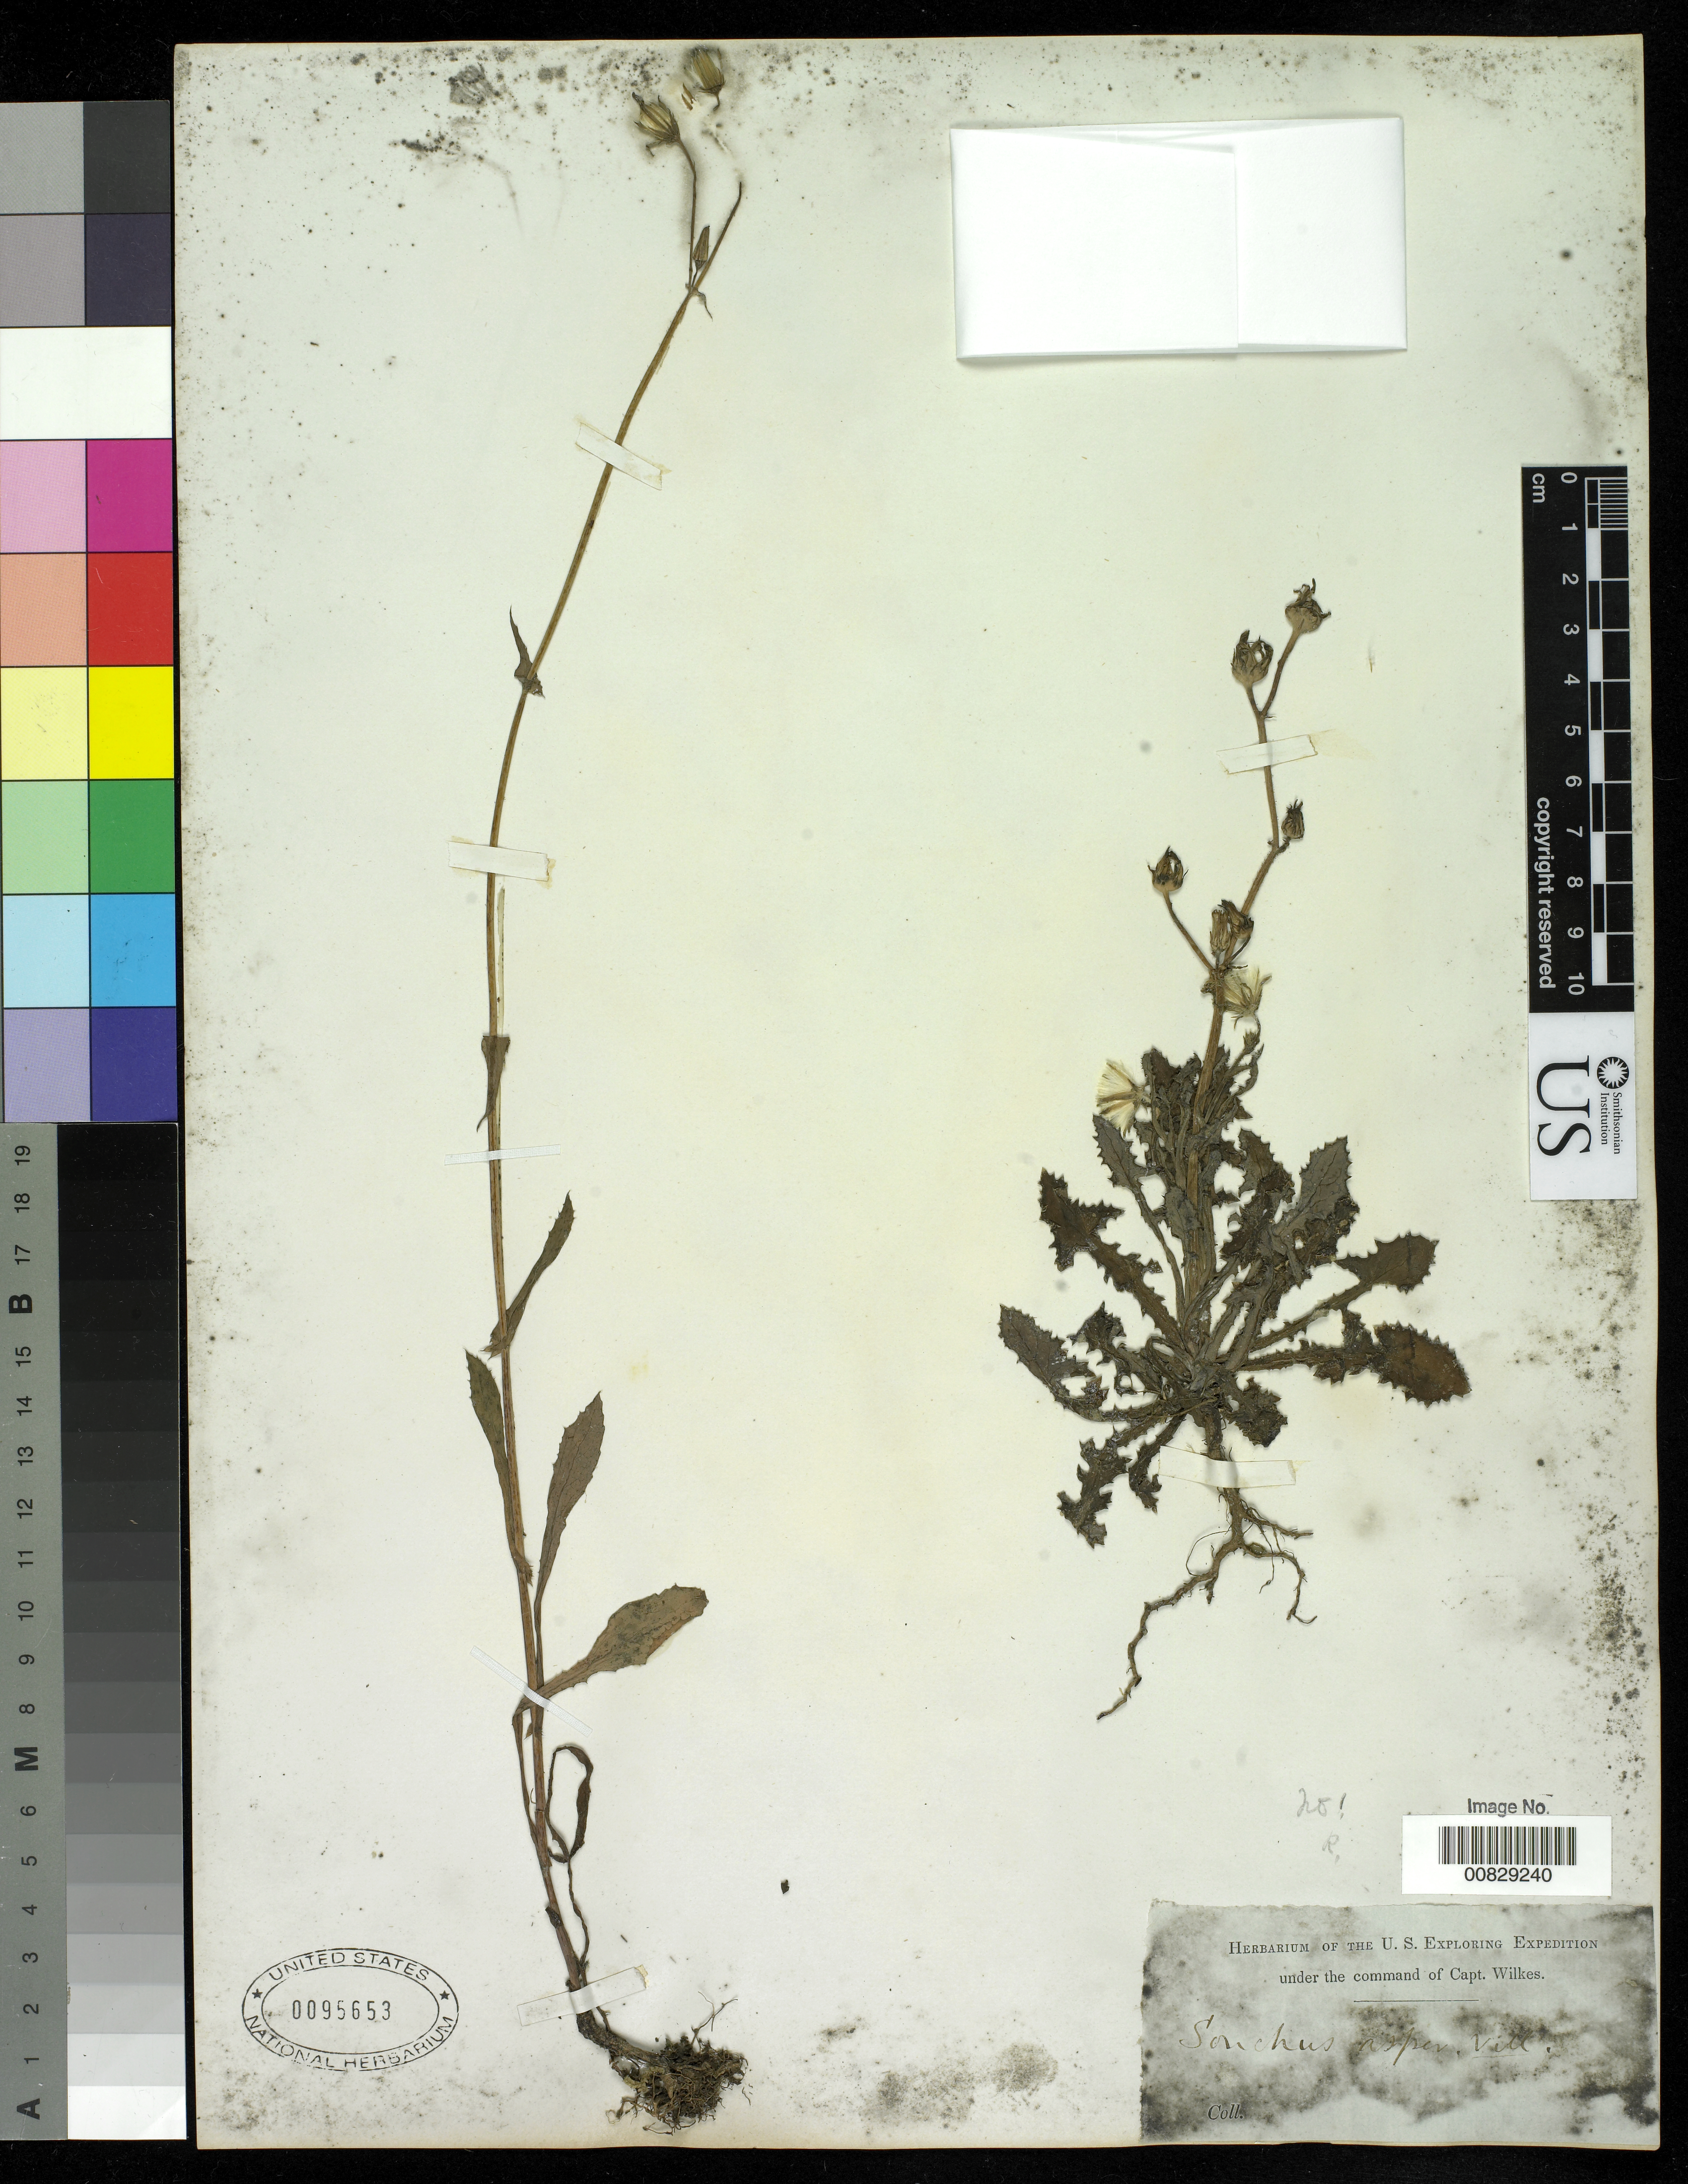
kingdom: Plantae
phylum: Tracheophyta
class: Magnoliopsida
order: Asterales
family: Asteraceae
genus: Sonchus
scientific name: Sonchus sp.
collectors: Wilkes Explor. Exped.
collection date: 1838/1842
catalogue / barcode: US 95653